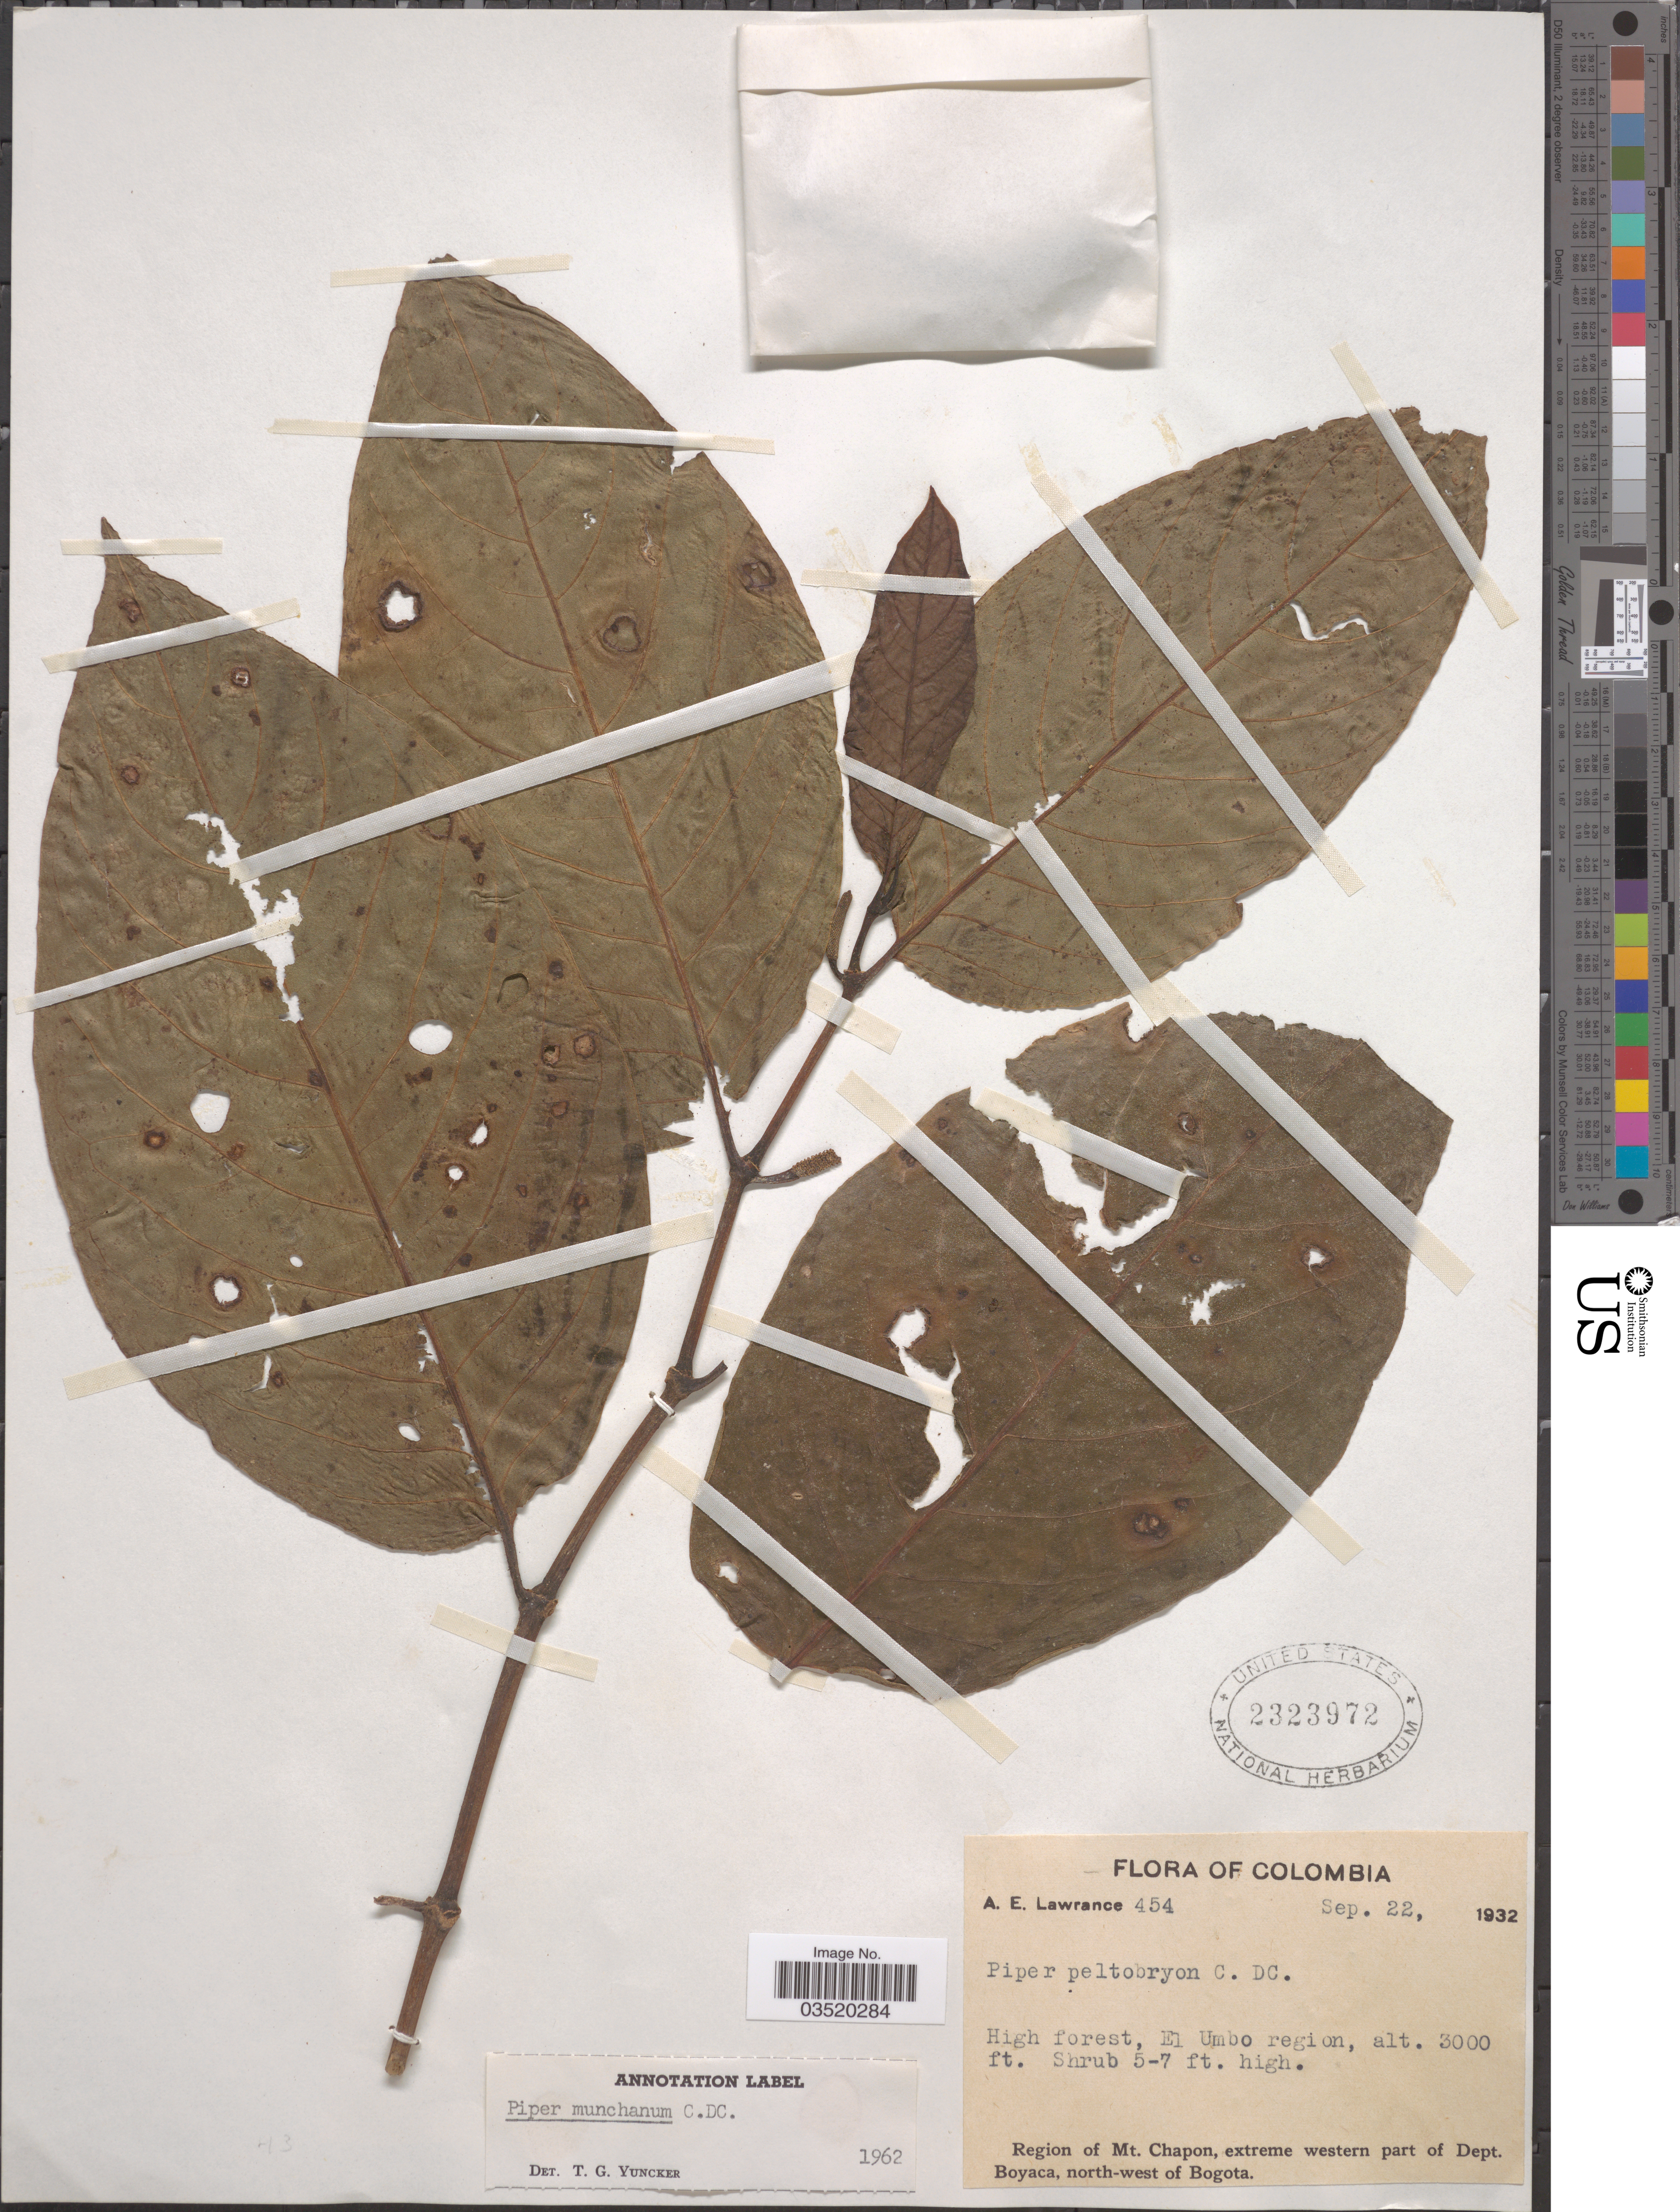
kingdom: Plantae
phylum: Tracheophyta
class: Magnoliopsida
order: Piperales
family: Piperaceae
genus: Piper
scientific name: Piper munchanum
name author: C. DC.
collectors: A. Lawrance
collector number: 454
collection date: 1932-09-22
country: Colombia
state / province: Boyacá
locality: El Umbo region. Region of Mt. Chapon, extreme western part of Dept. Boyaca, north-west of Bogota.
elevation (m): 914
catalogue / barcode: US 2323972